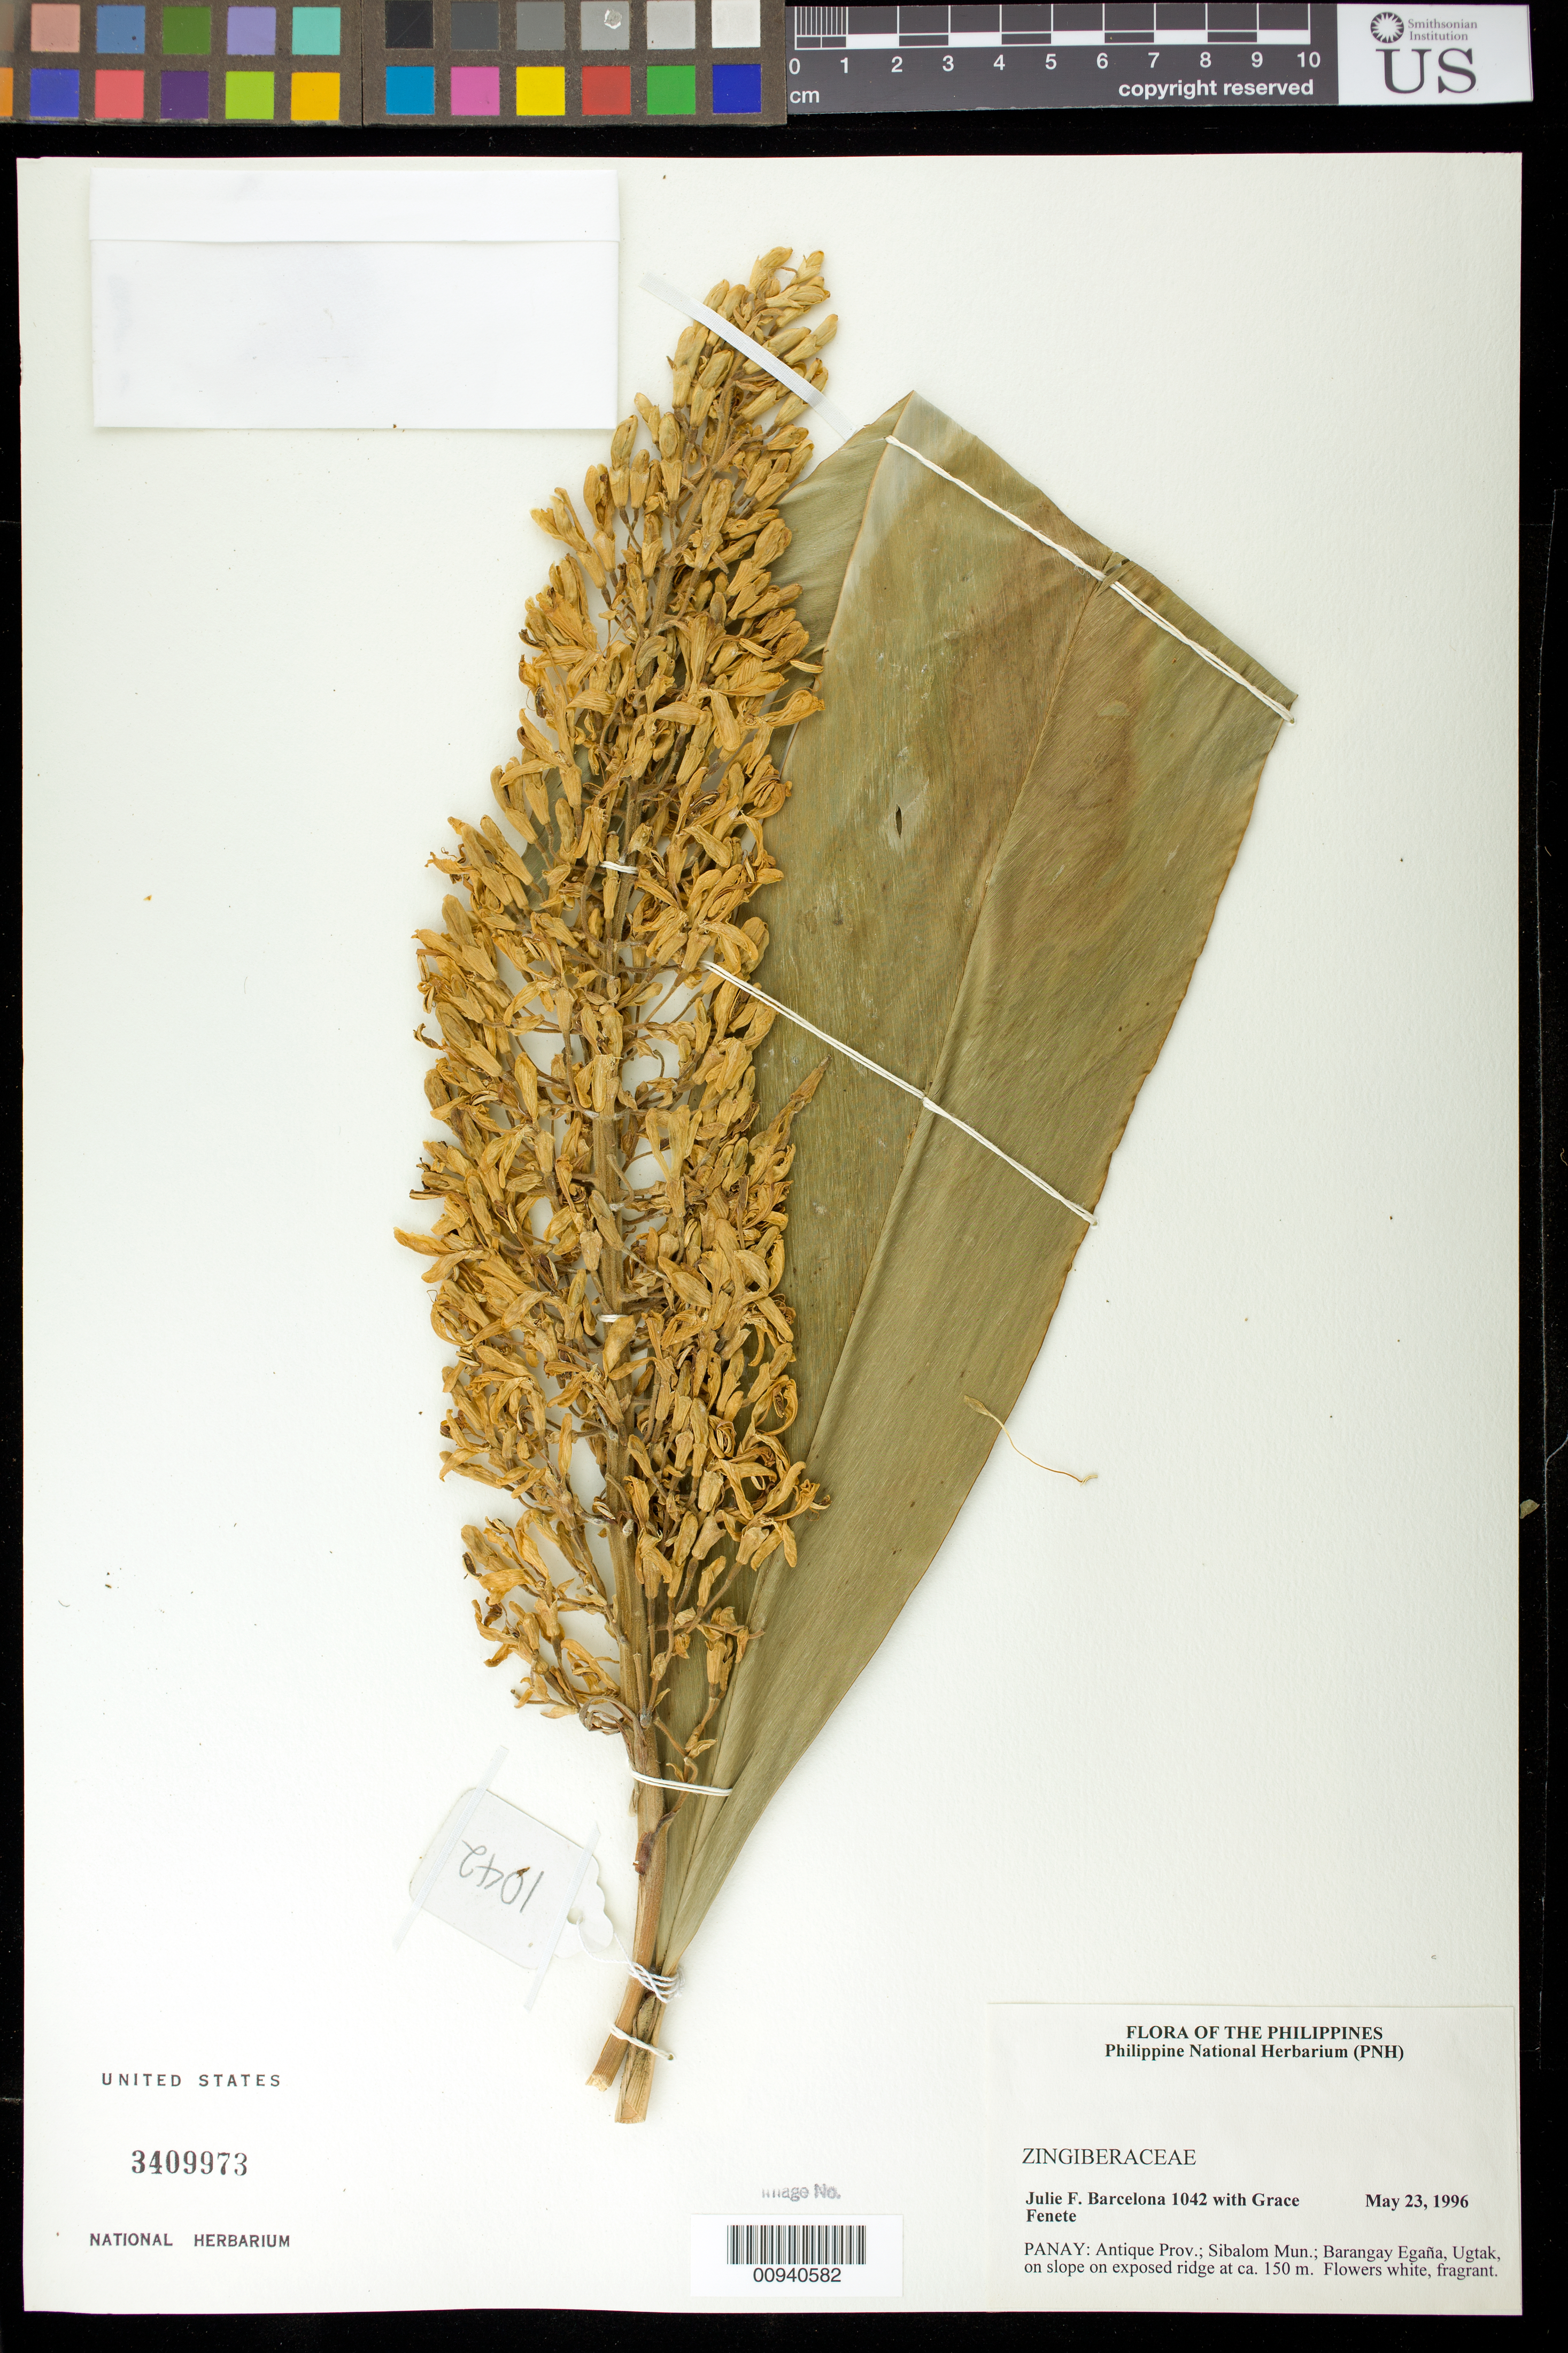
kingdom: Plantae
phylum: Tracheophyta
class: Liliopsida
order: Zingiberales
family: Zingiberaceae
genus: Alpinia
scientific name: Alpinia galanga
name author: (L.) Willd.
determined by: Docot, Rudolph Valentino A.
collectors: J. F. Barcelona & G. Fenete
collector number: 1042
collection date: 1996-05-23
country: Philippines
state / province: Western Visayas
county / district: Antique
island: Panay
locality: Barangay Egana, Ugtak, on slope on exposed ridge at ca. 150 m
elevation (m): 150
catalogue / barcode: US 3409973